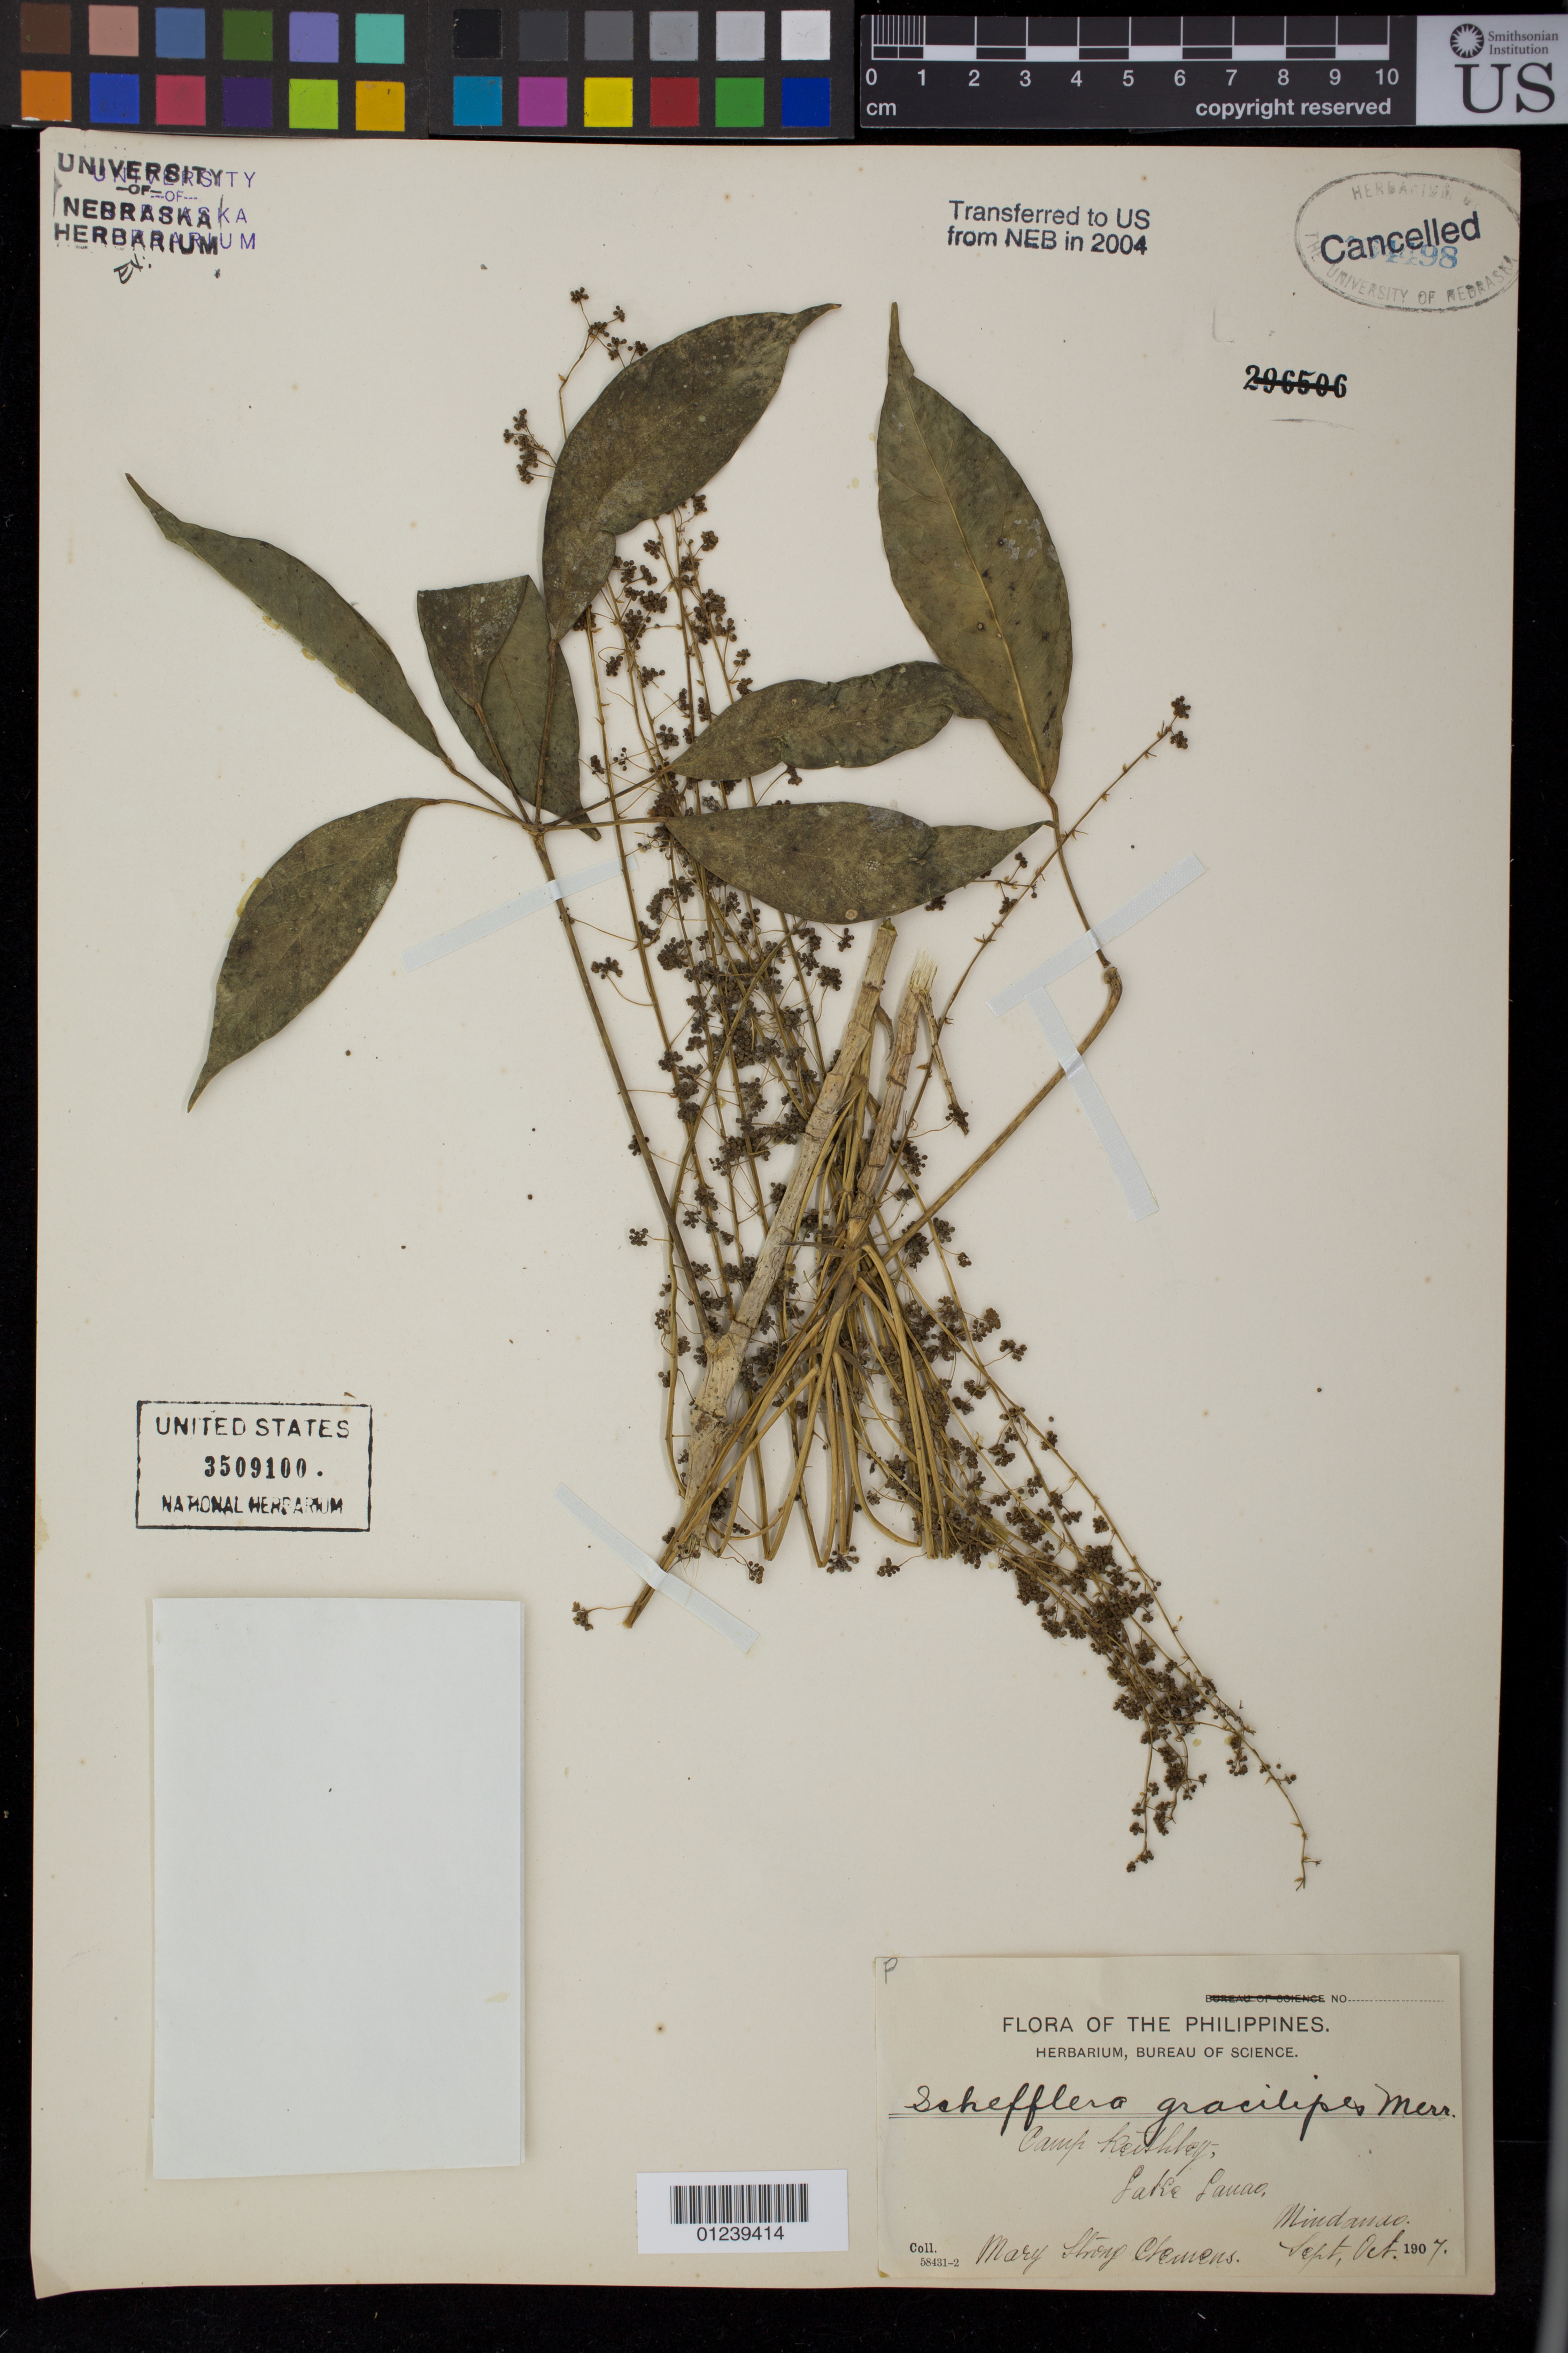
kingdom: Plantae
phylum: Tracheophyta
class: Magnoliopsida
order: Apiales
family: Araliaceae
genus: Schefflera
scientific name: Schefflera gracilipes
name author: Merr.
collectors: M. S. Clemens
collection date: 1907-09/1907-10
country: Philippines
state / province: Muslim Mindanao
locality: Camp Keithley, Lake Lanao, Mindanao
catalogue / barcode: US 3509100